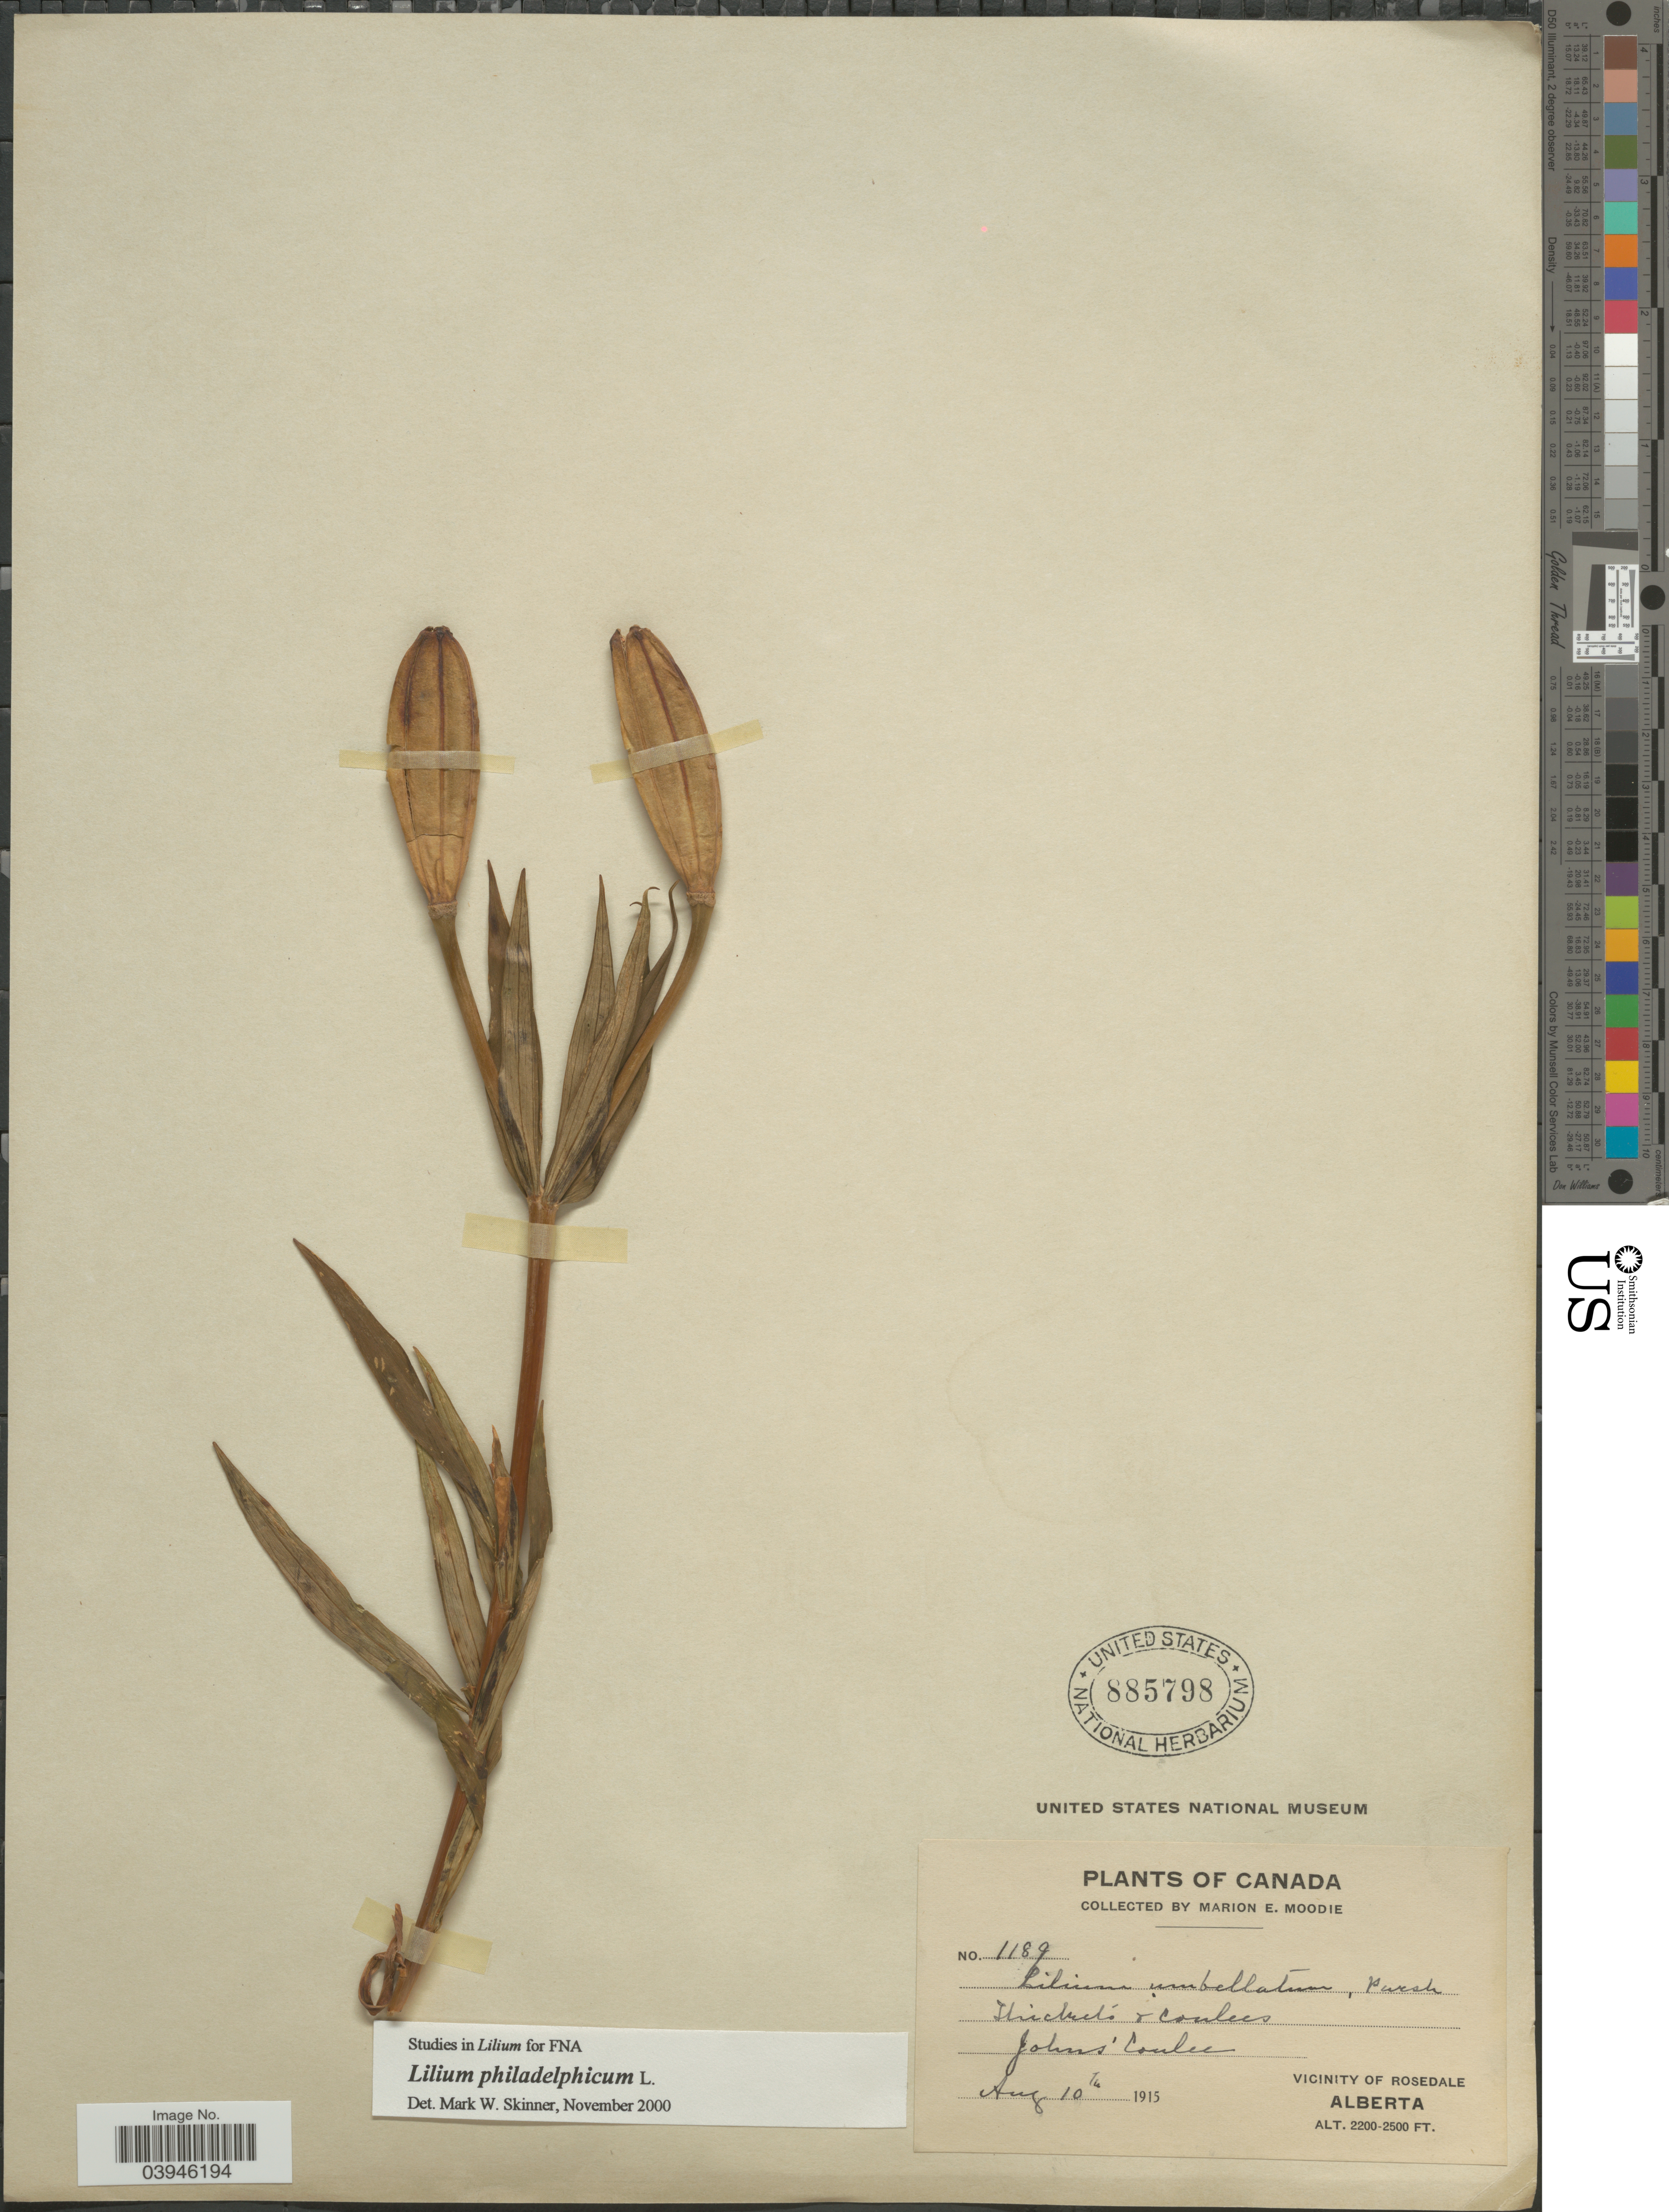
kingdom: Plantae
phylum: Tracheophyta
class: Liliopsida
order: Liliales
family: Liliaceae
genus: Lilium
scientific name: Lilium philadelphicum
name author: L.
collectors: M. E. Moodie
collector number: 1189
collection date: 1915-08-10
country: Canada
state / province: Alberta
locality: Johns' Coulee. Vicinity of Rosedale.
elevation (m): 671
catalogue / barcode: US 885798